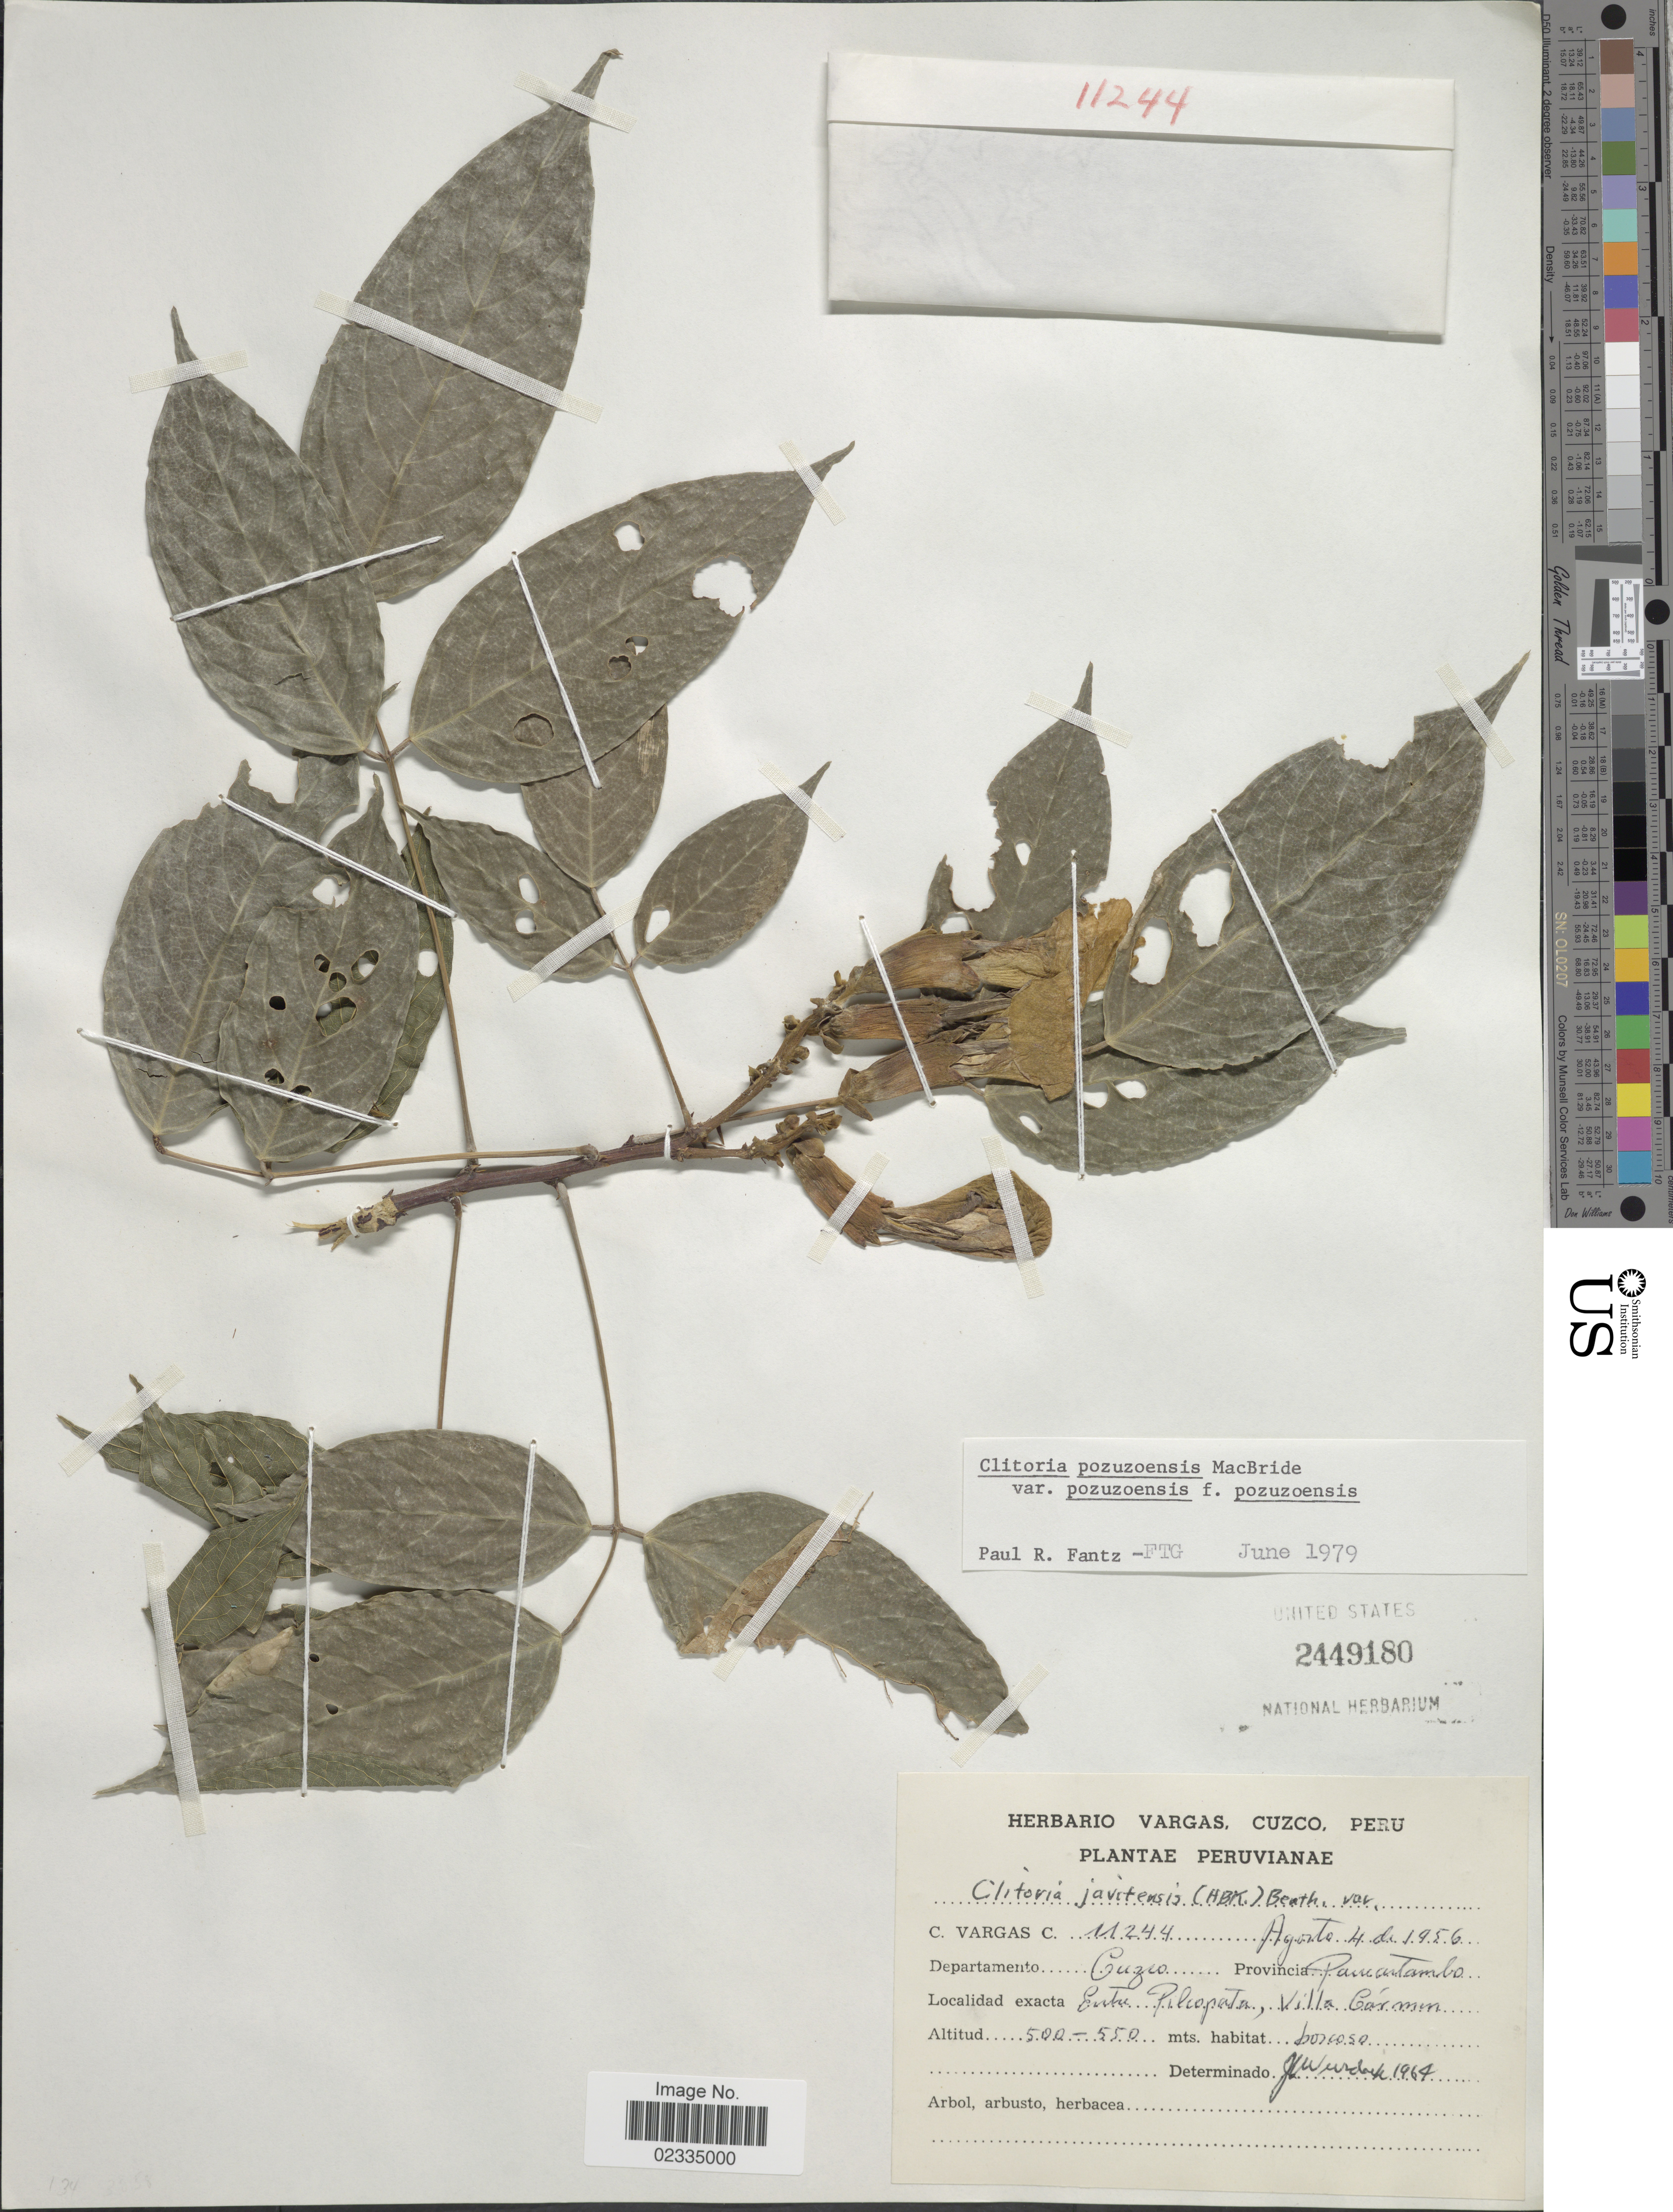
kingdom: Plantae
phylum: Tracheophyta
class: Magnoliopsida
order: Fabales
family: Fabaceae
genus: Clitoria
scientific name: Clitoria pozuzoensis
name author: J.F. Macbr.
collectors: C. Vargas Calderón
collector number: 11244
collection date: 1956-08-04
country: Peru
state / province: Cusco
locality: Departamento Cuzco, Provincia Paucartambo. Entre Pilcopata, Villa Carmen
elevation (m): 500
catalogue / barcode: US 2449180